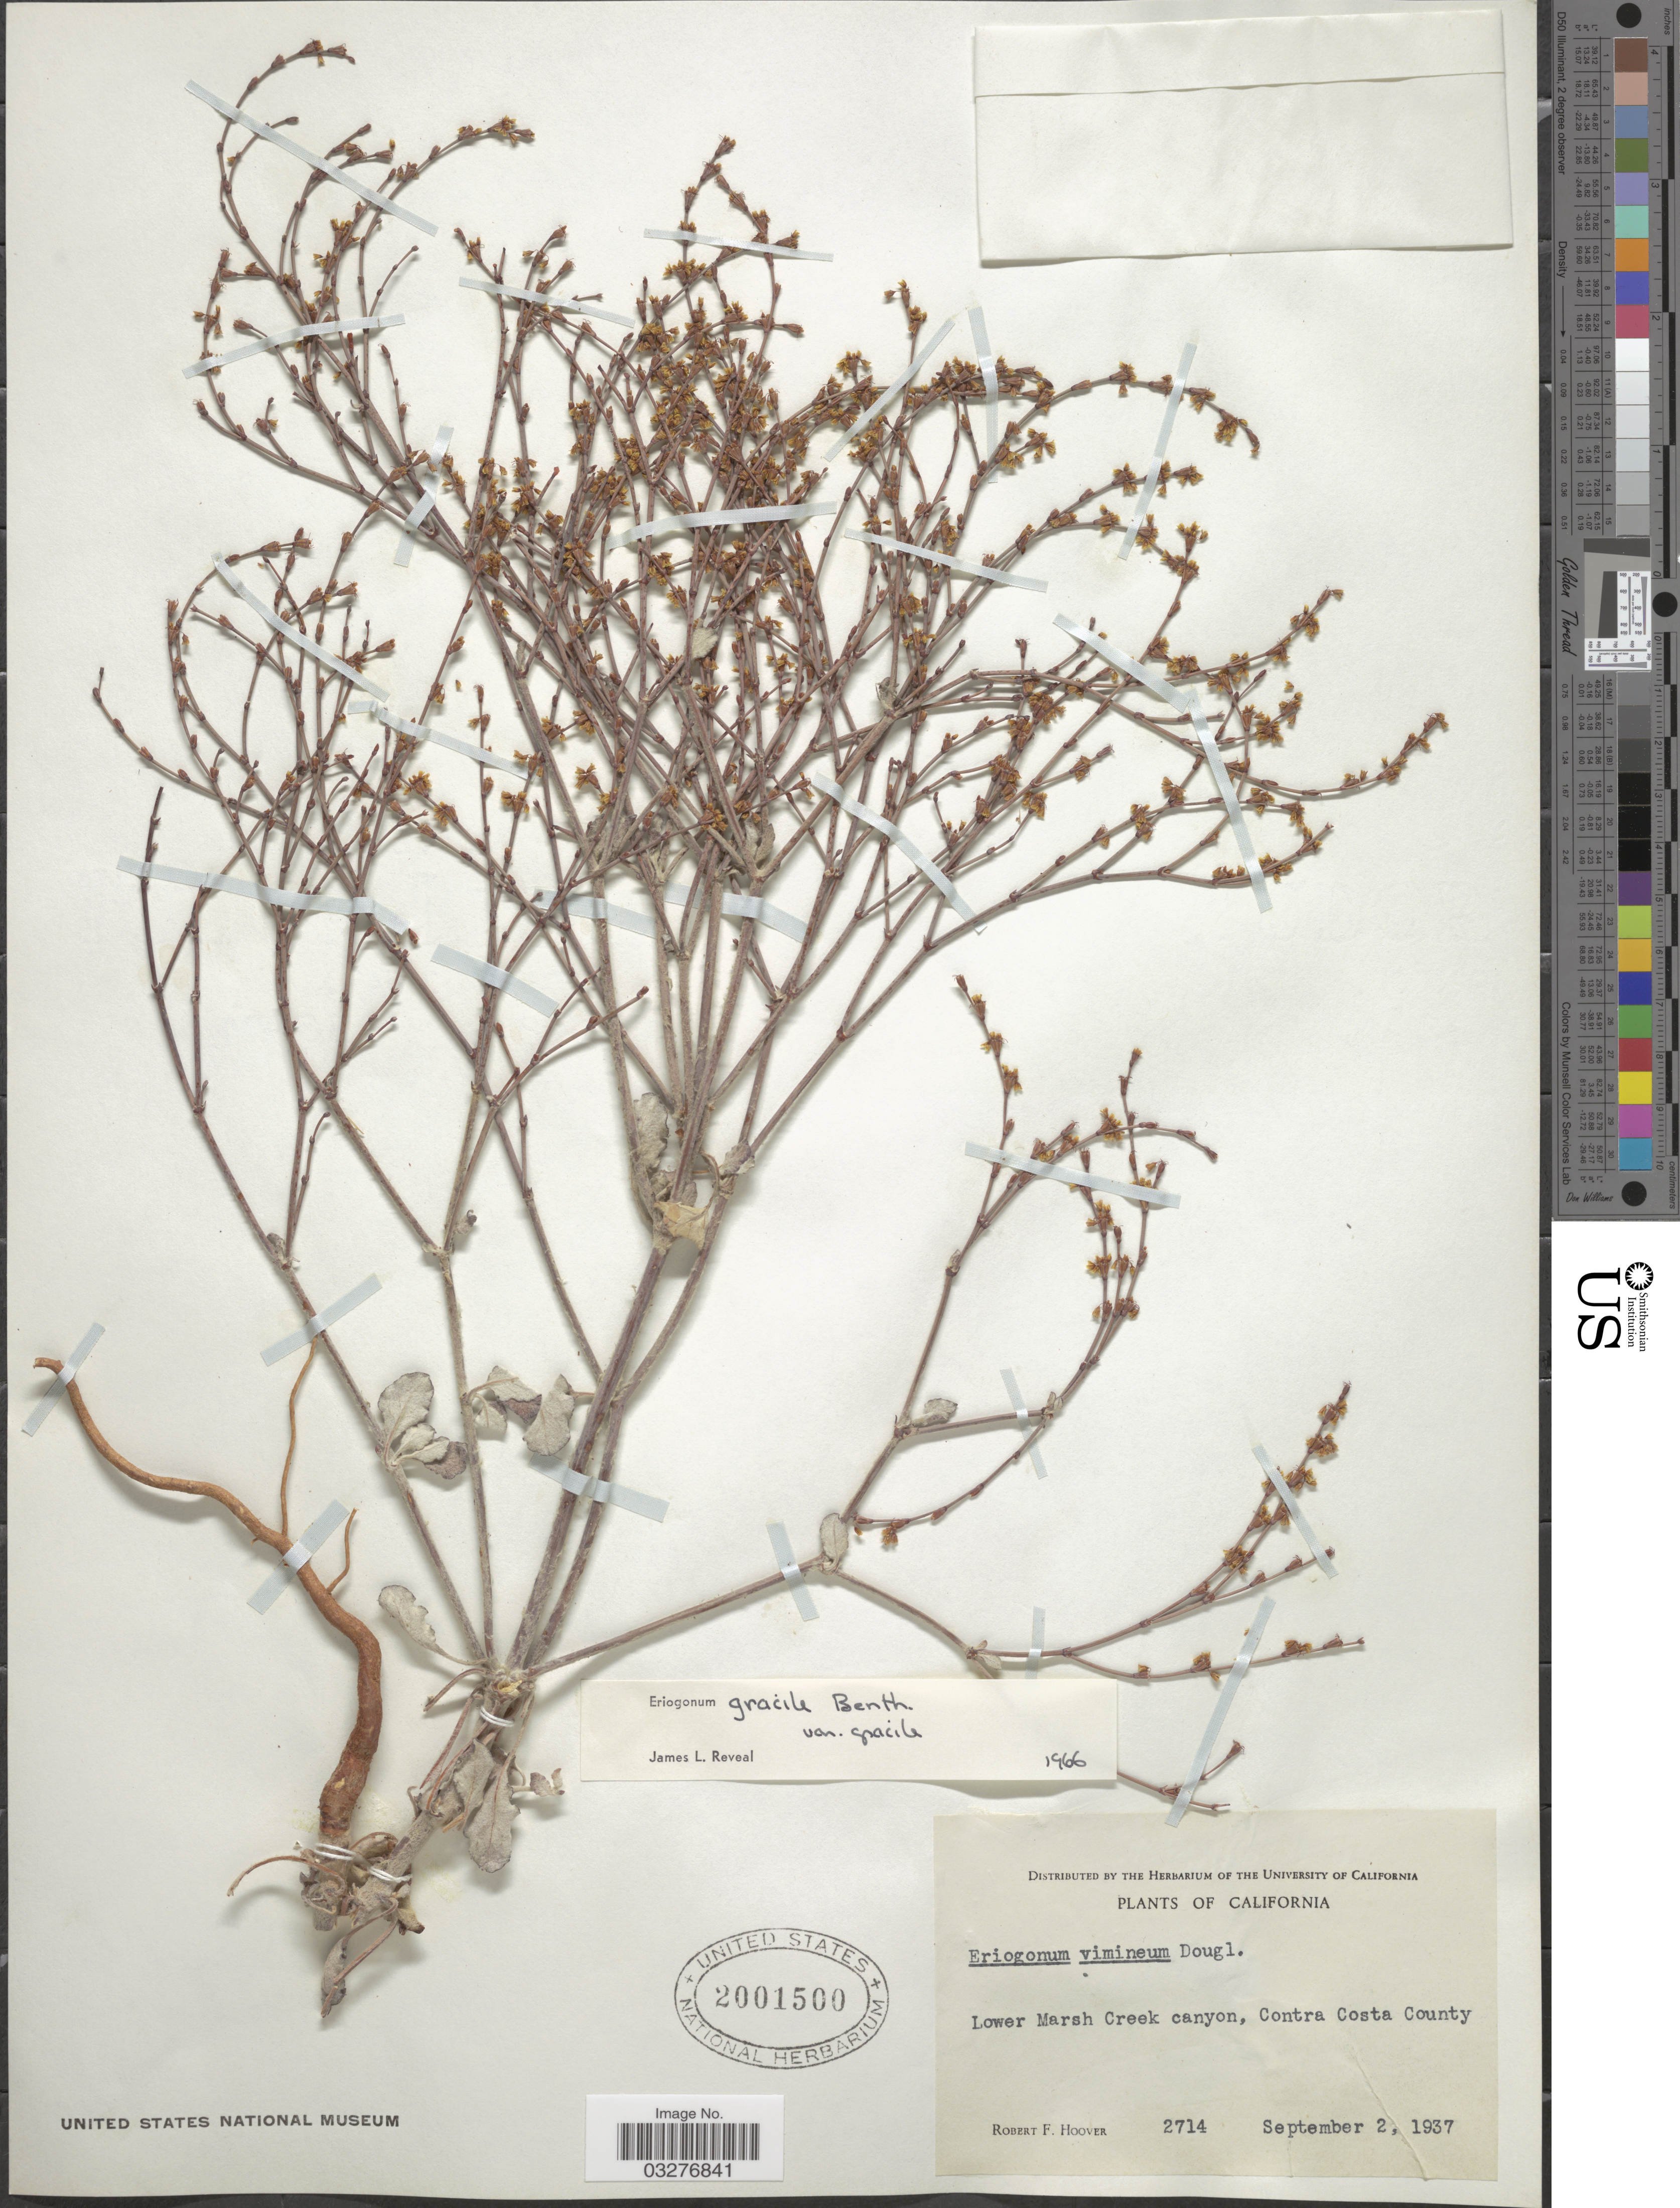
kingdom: Plantae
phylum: Tracheophyta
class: Magnoliopsida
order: Caryophyllales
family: Polygonaceae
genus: Eriogonum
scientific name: Eriogonum gracile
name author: Benth.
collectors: R. F. Hoover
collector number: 2714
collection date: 1937-09-02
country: United States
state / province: California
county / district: Contra Costa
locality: Lower Marsh Creek canyon, Contra Costa County.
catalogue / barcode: US 2001500